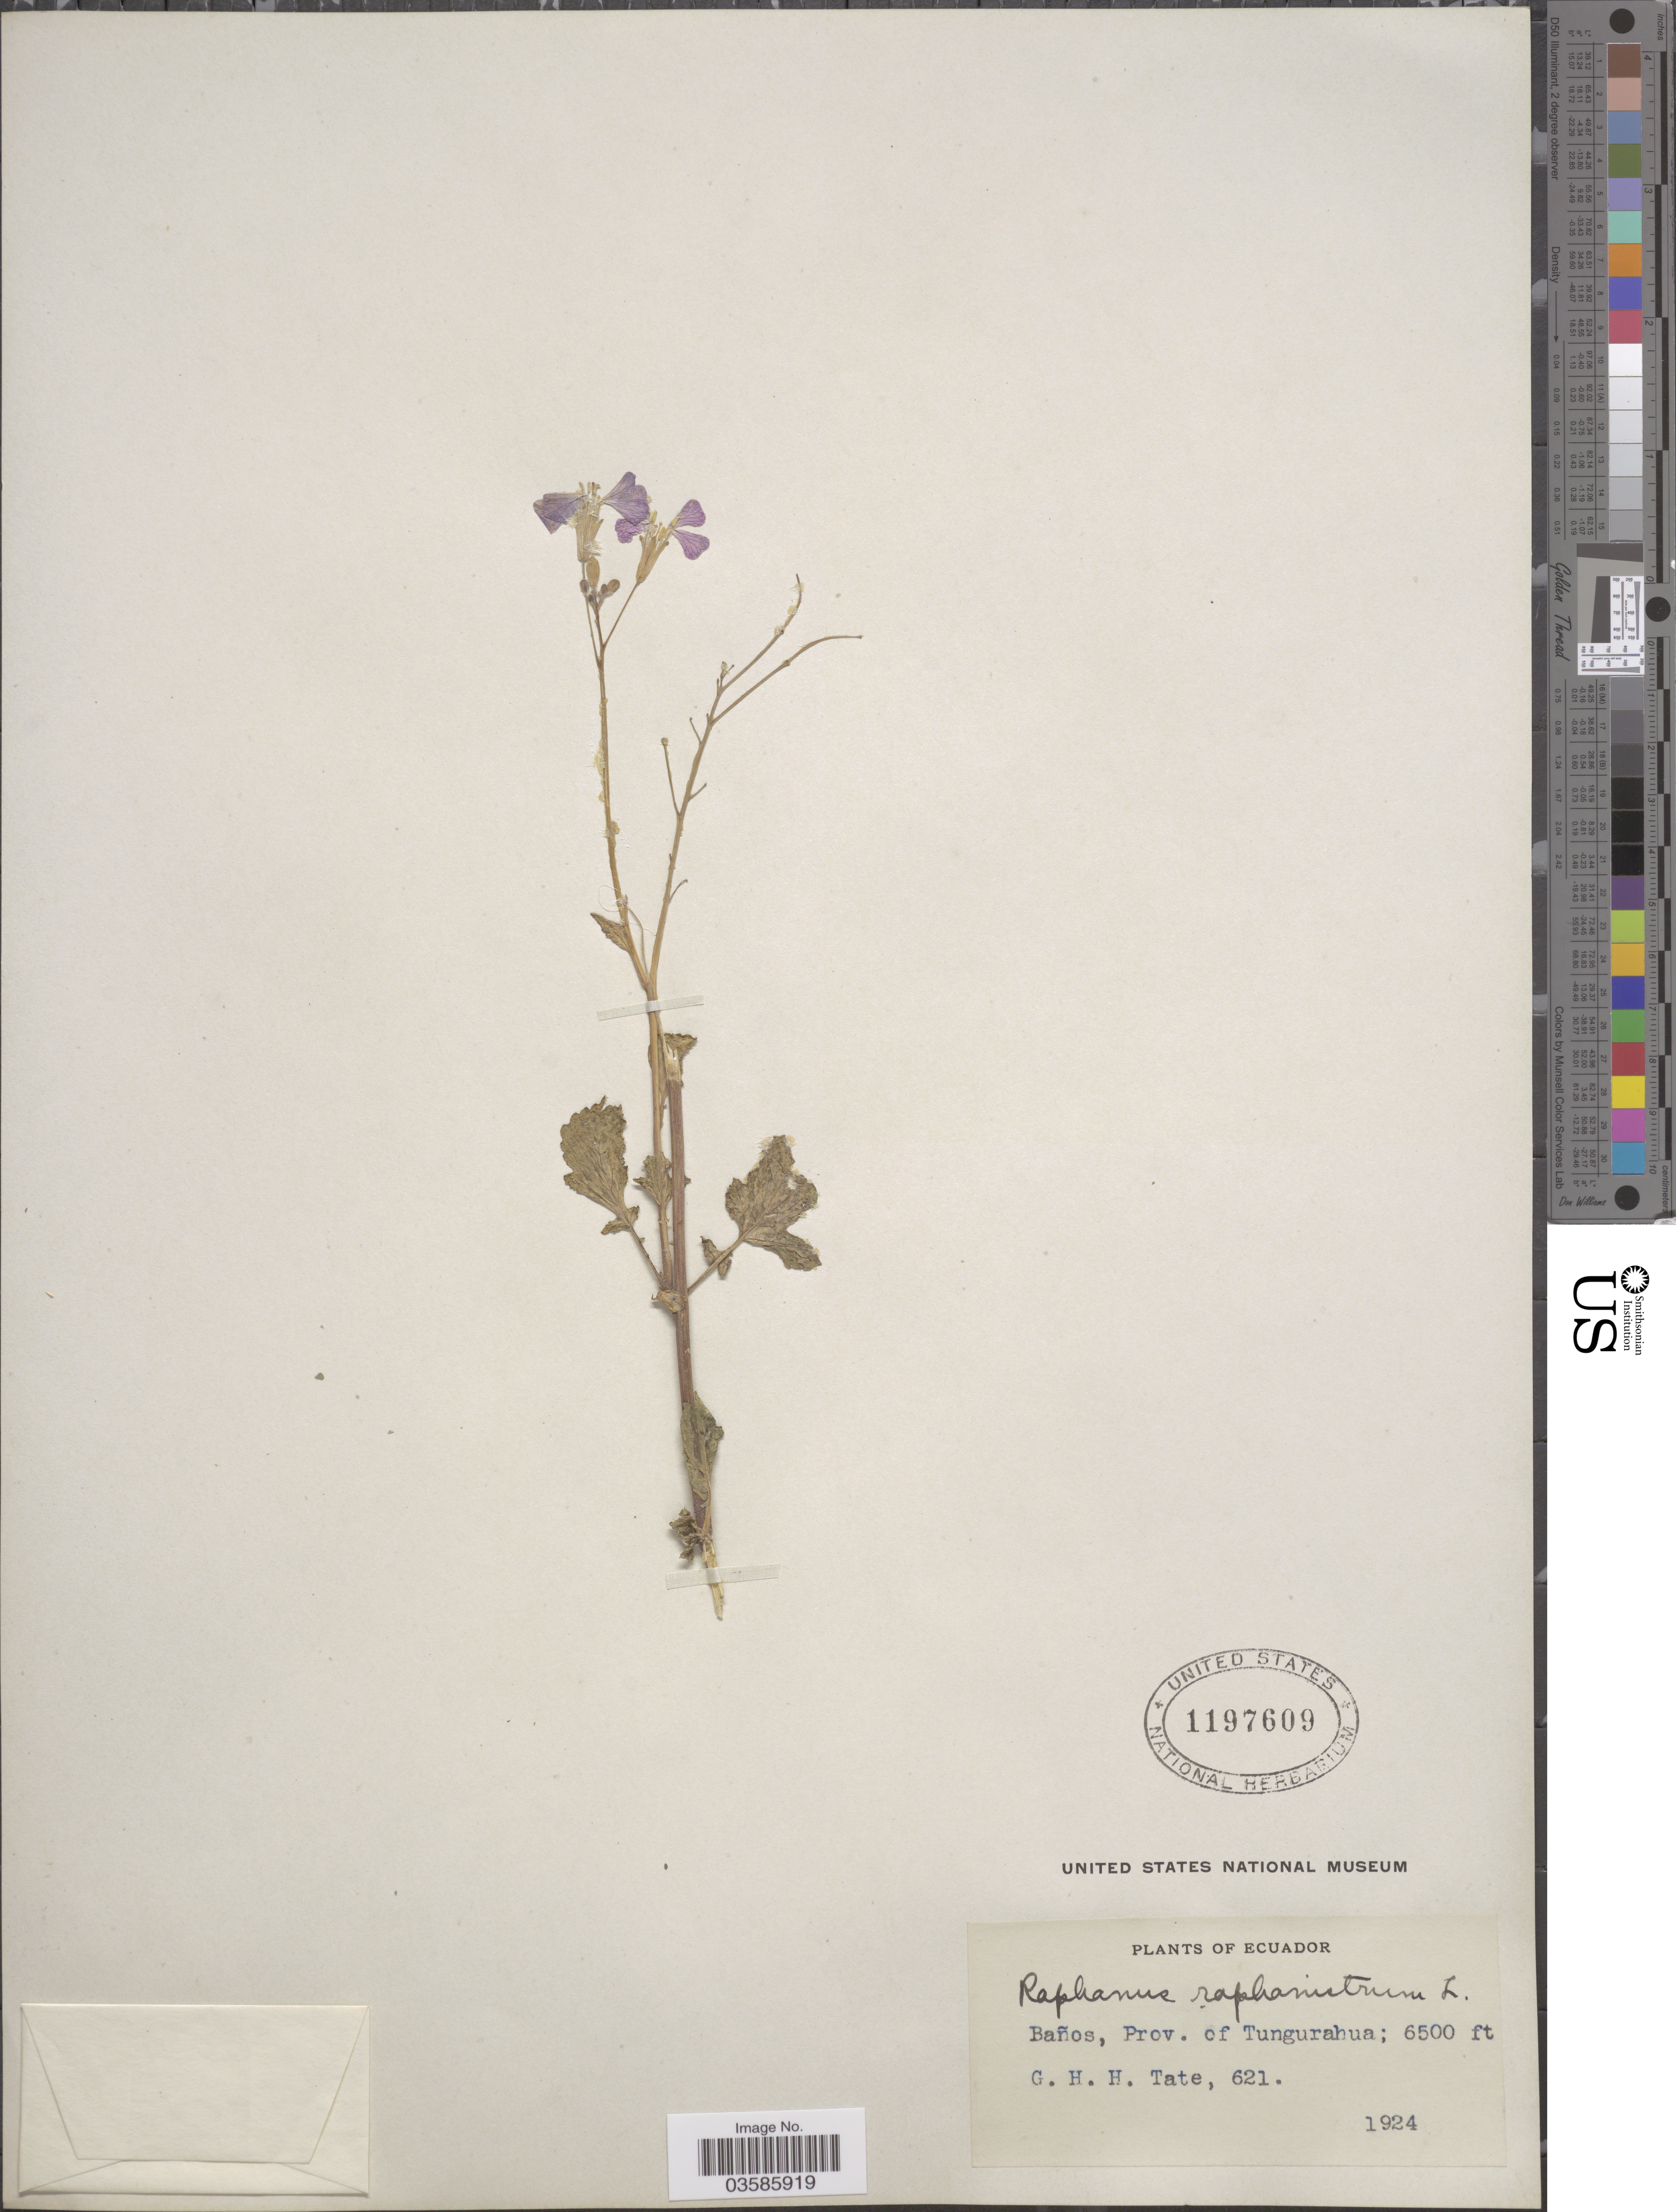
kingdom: Plantae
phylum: Tracheophyta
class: Magnoliopsida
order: Brassicales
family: Brassicaceae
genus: Raphanus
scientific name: Raphanus raphanistrum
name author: L.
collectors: G. H. H.Tate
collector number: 621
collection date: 1924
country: Ecuador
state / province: Tungurahua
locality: Baños.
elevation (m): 1981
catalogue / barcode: US 1197609